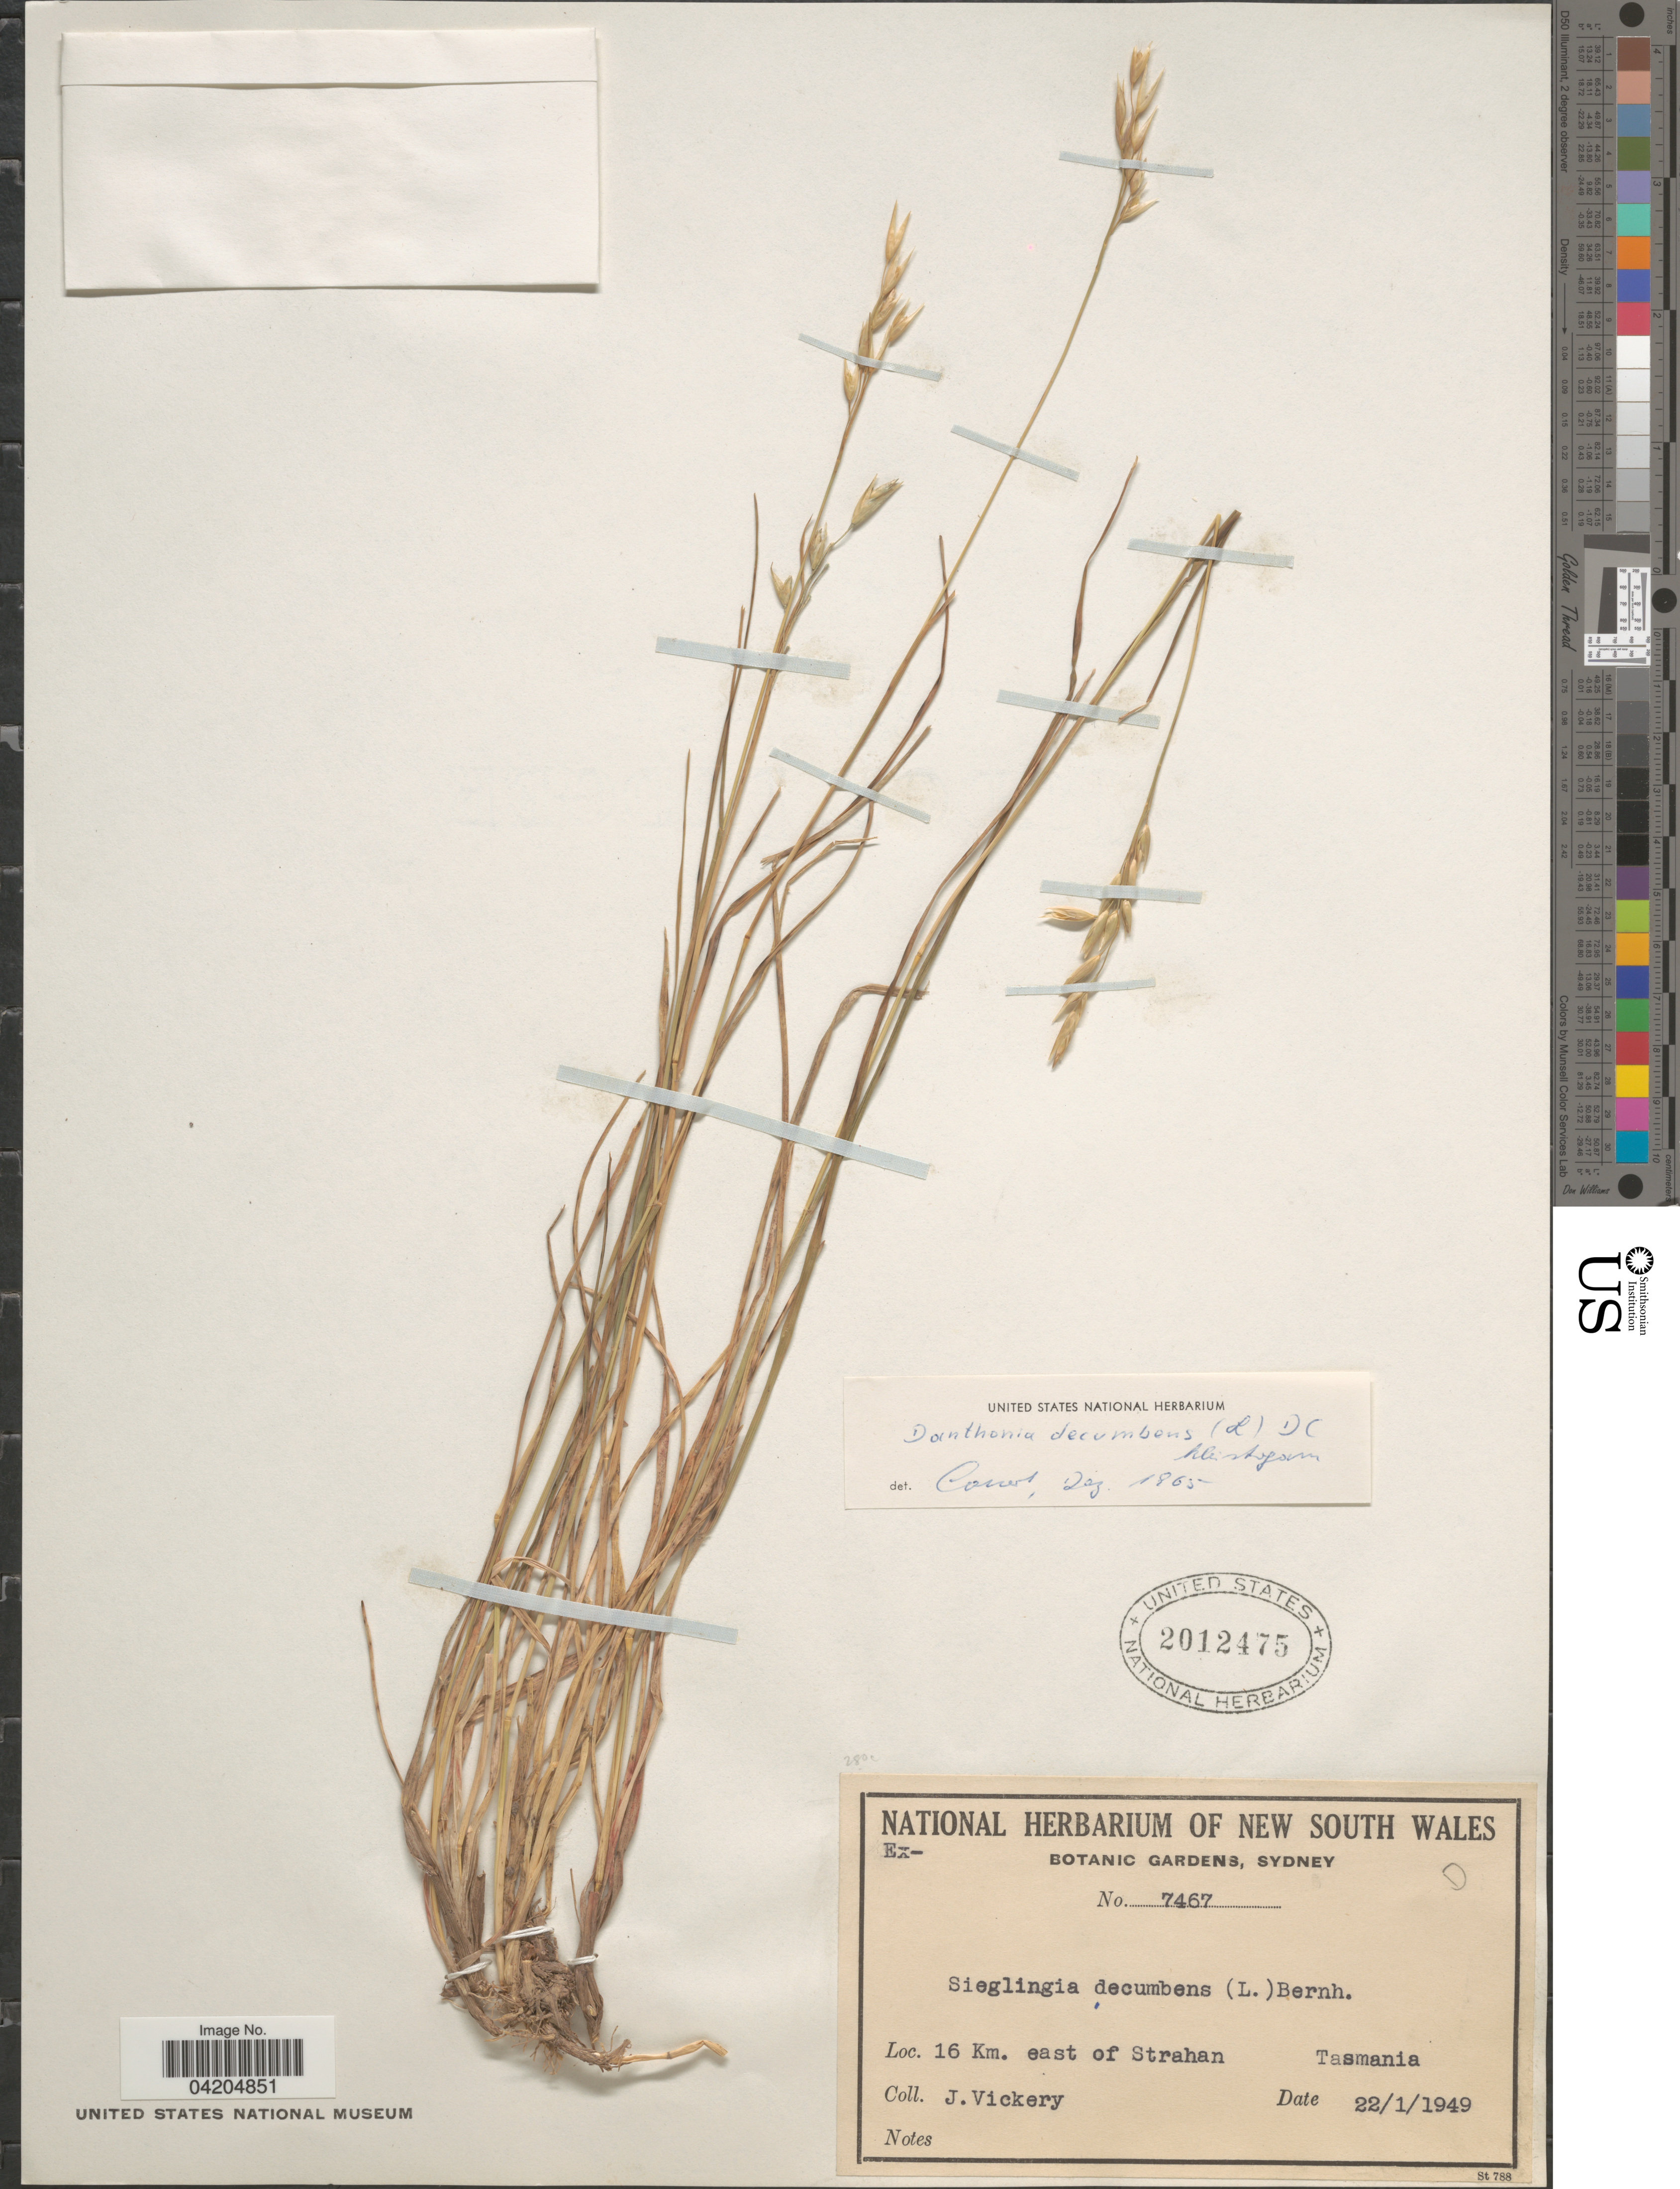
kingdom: Plantae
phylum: Tracheophyta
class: Liliopsida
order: Poales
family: Poaceae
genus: Danthonia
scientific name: Danthonia decumbens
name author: (L.) DC.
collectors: J. Vickery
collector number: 7467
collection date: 1949-01-22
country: Australia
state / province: Tasmania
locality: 16 Km. east of Strahan.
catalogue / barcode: US 2012475